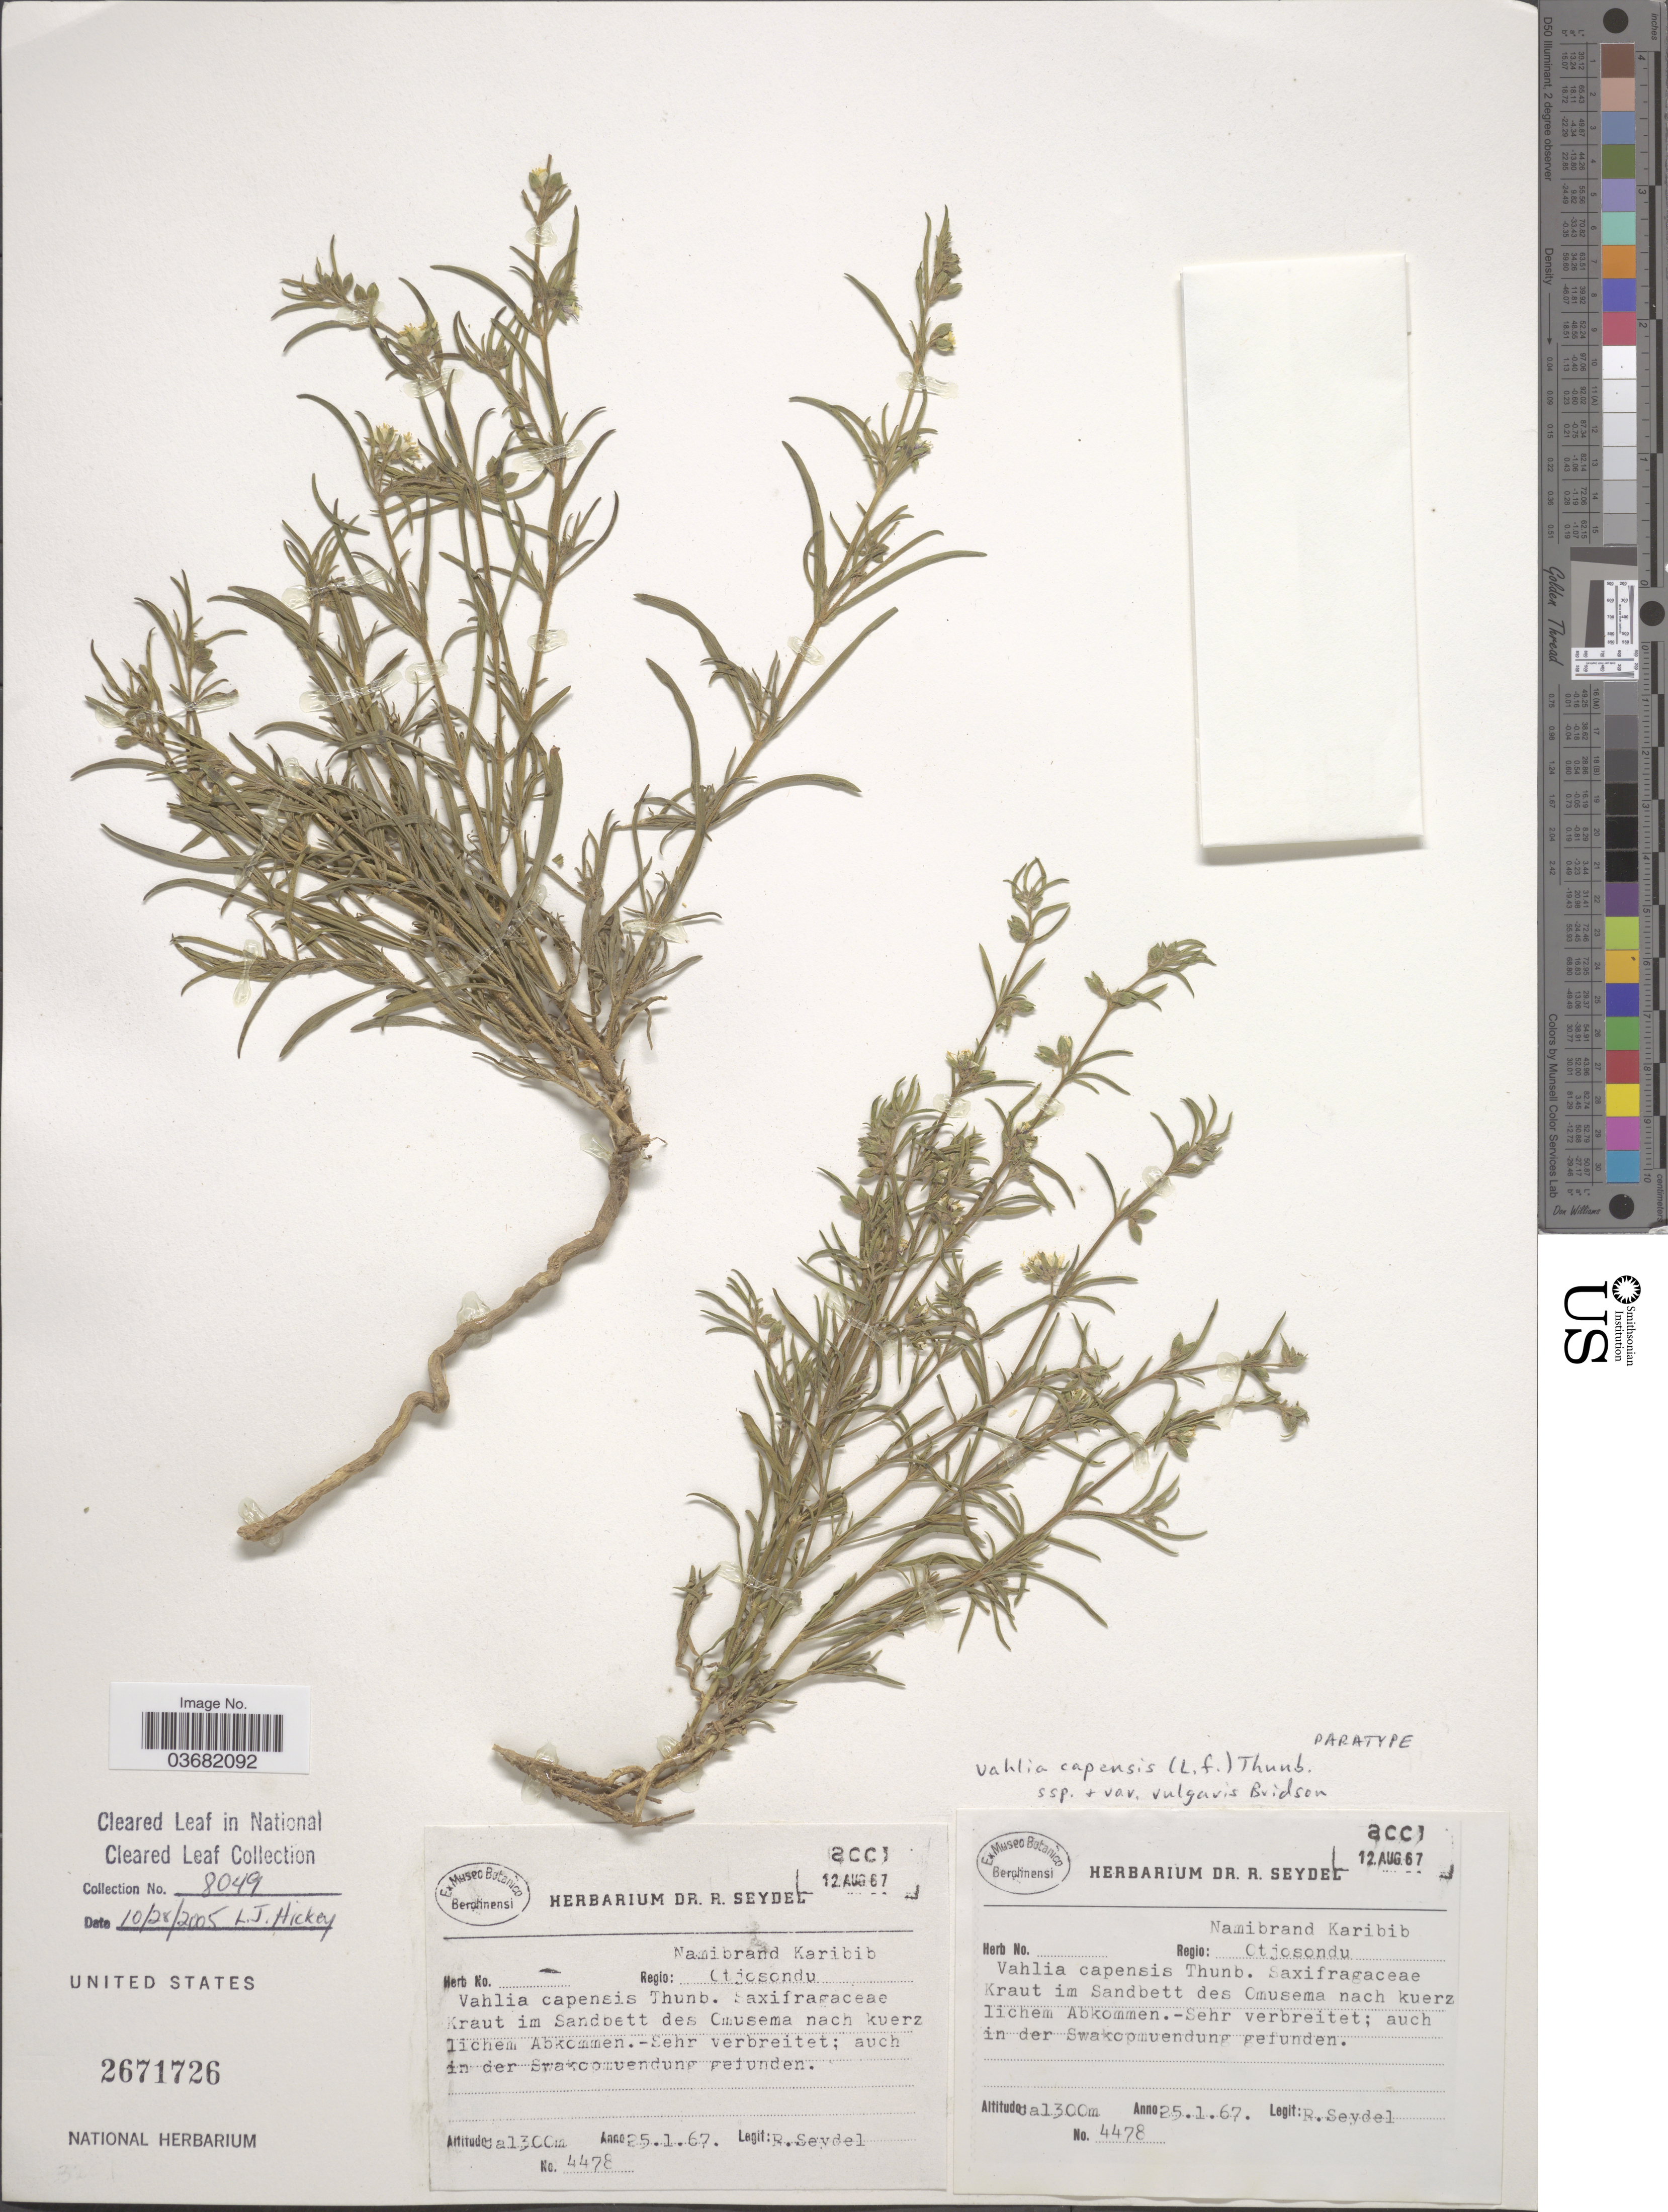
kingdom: Plantae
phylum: Tracheophyta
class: Magnoliopsida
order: Vahliales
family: Vahliaceae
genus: Vahlia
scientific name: Vahlia capensis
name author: (L. f.) Thunb.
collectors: R. Seydel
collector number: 4478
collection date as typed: Transcribed d/m/y: 25/1/67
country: Namibia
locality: Namibrand Karibib. Regio: Otsjosondu.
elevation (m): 1300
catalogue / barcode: US 2671726